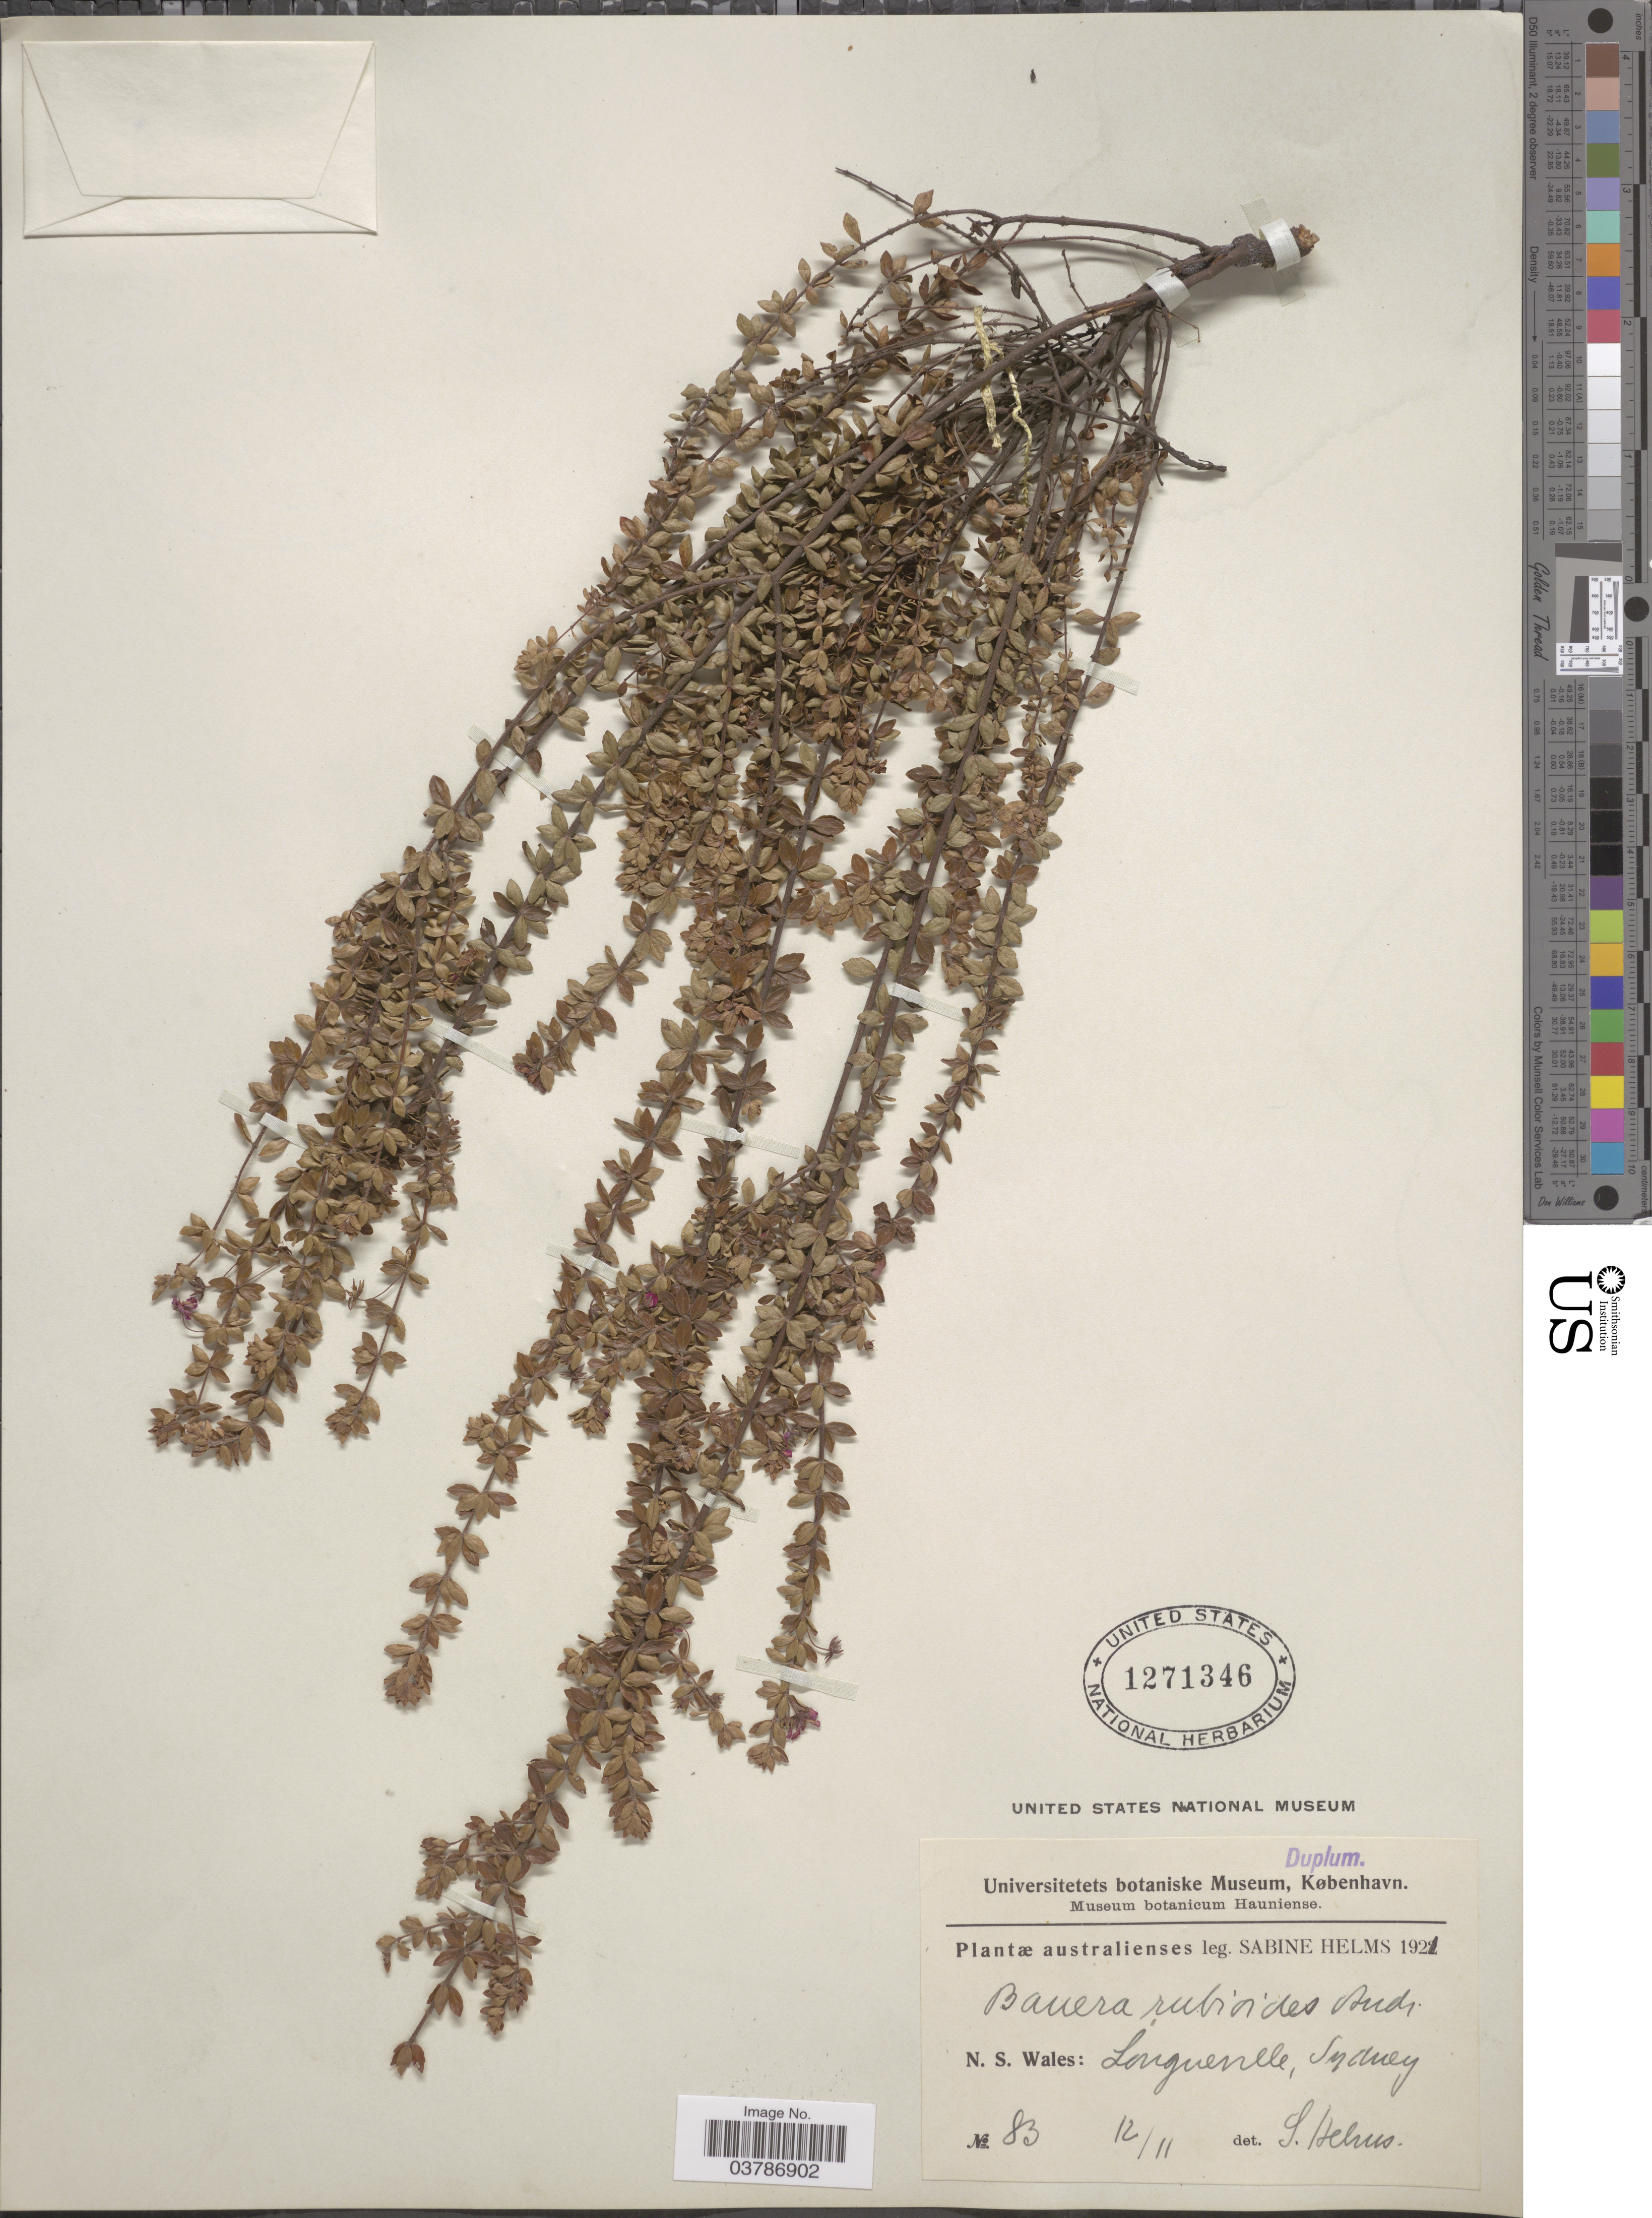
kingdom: Plantae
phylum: Tracheophyta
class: Magnoliopsida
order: Oxalidales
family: Cunoniaceae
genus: Bauera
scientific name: Bauera rubioides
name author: Andrews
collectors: S. Helms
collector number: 83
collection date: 1921-11-12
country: Australia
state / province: New South Wales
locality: Longueville, Sydney.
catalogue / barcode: US 1271346